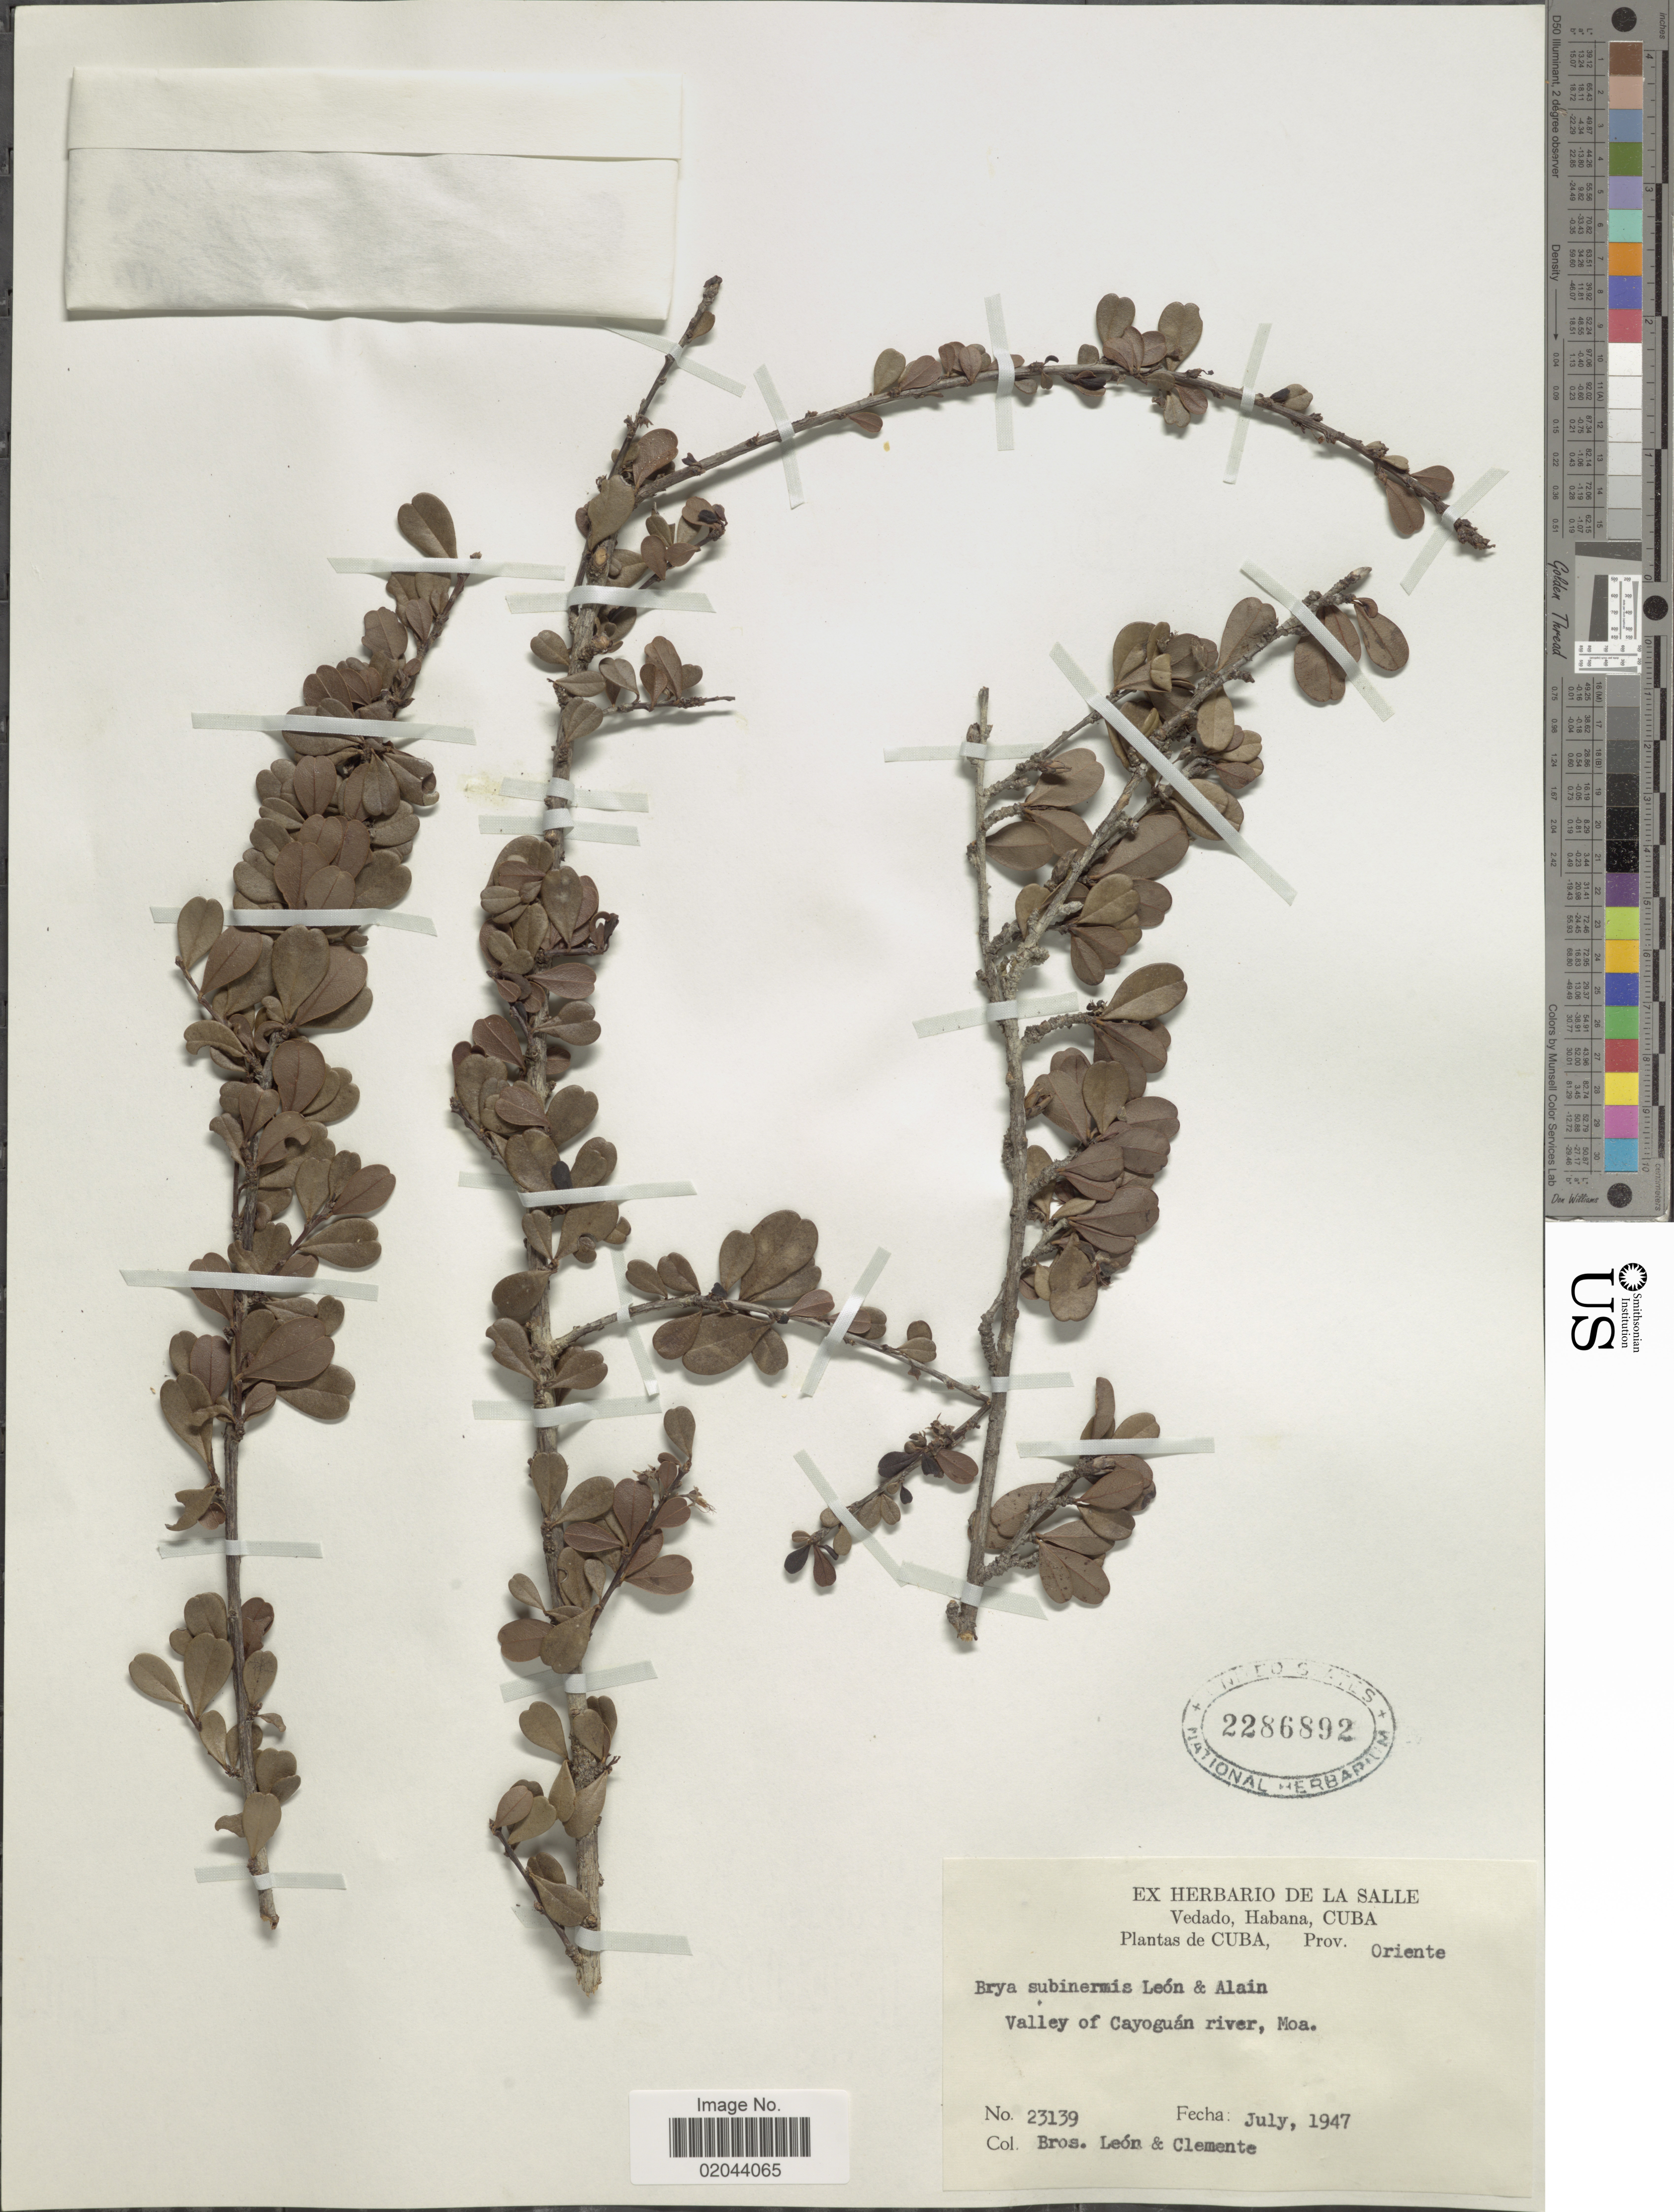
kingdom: Plantae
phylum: Tracheophyta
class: Magnoliopsida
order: Fabales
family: Fabaceae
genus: Brya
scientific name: Brya subinermis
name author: León & Alain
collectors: Bro. León & Bro. Clemente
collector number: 23139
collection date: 1947-07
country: Cuba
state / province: Oriente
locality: Valley of Cayoguán river, Moa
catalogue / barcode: US 2286892